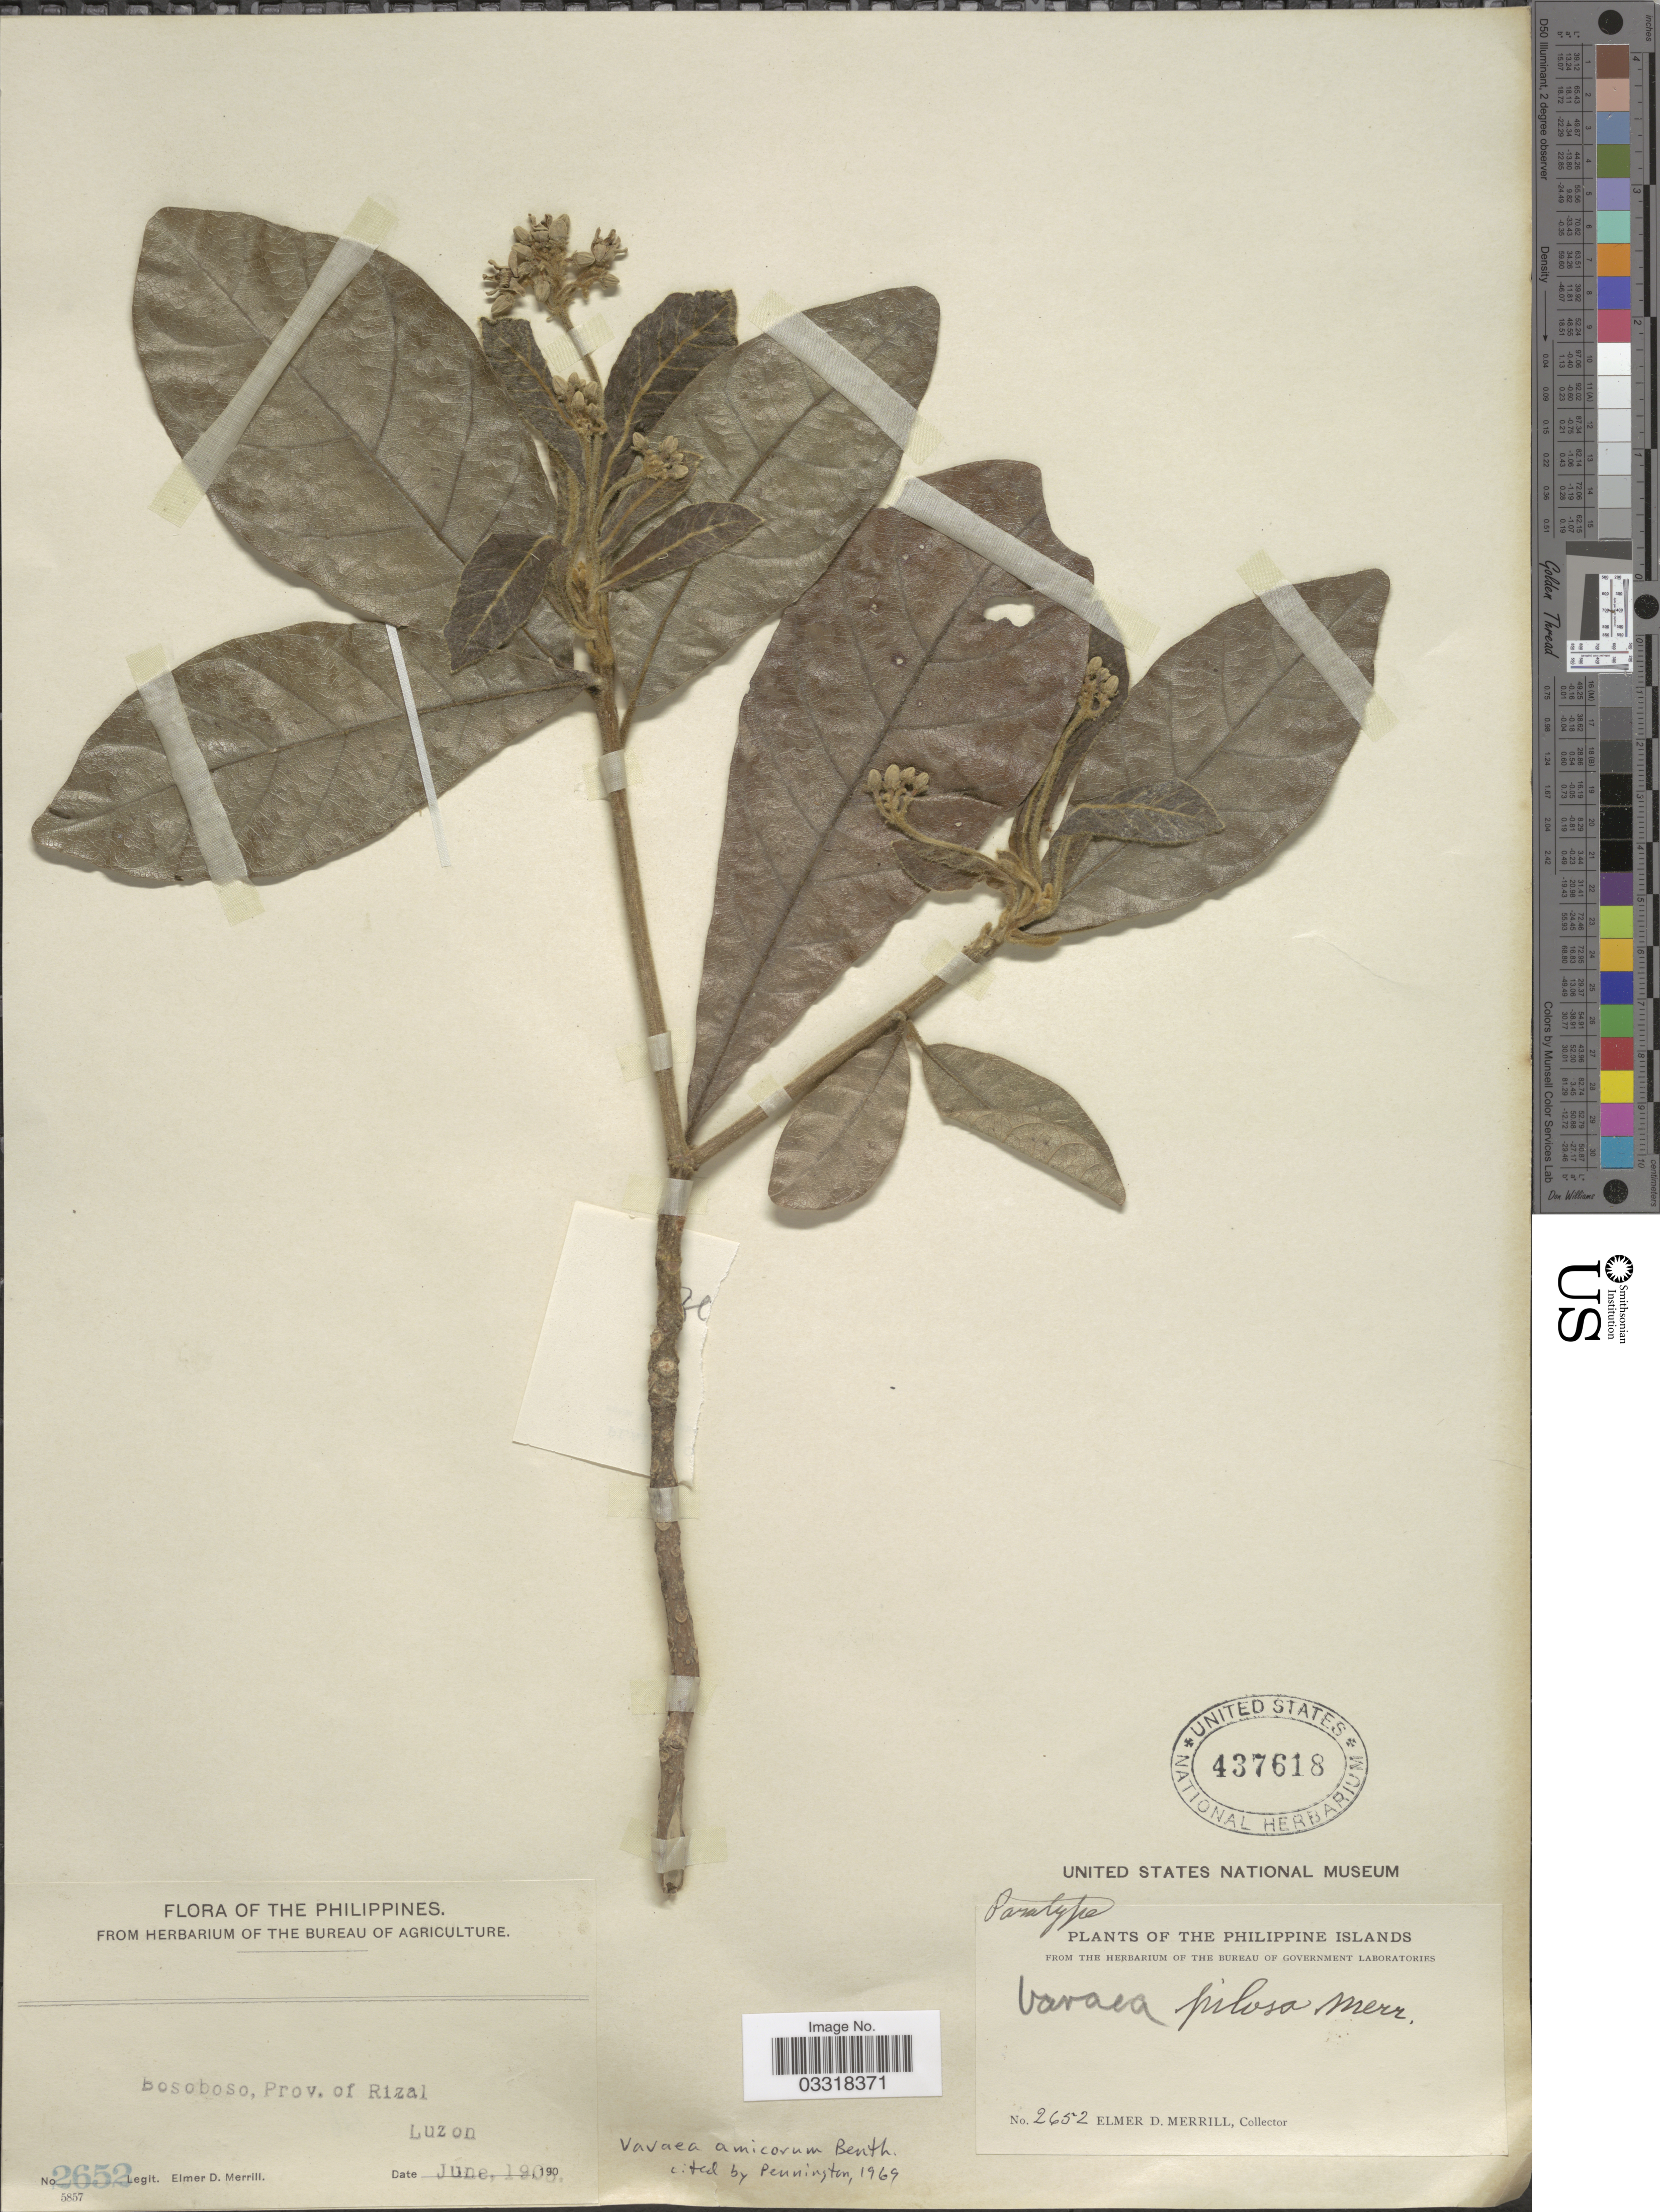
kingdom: Plantae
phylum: Tracheophyta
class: Magnoliopsida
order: Sapindales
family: Meliaceae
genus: Vavaea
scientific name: Vavaea amicorum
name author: Benth.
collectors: E. D. Merrill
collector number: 2652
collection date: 1909-06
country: Philippines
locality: Bosoboso, Prov. of Rizal. Luzon. The Philippine Islands.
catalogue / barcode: US 437618